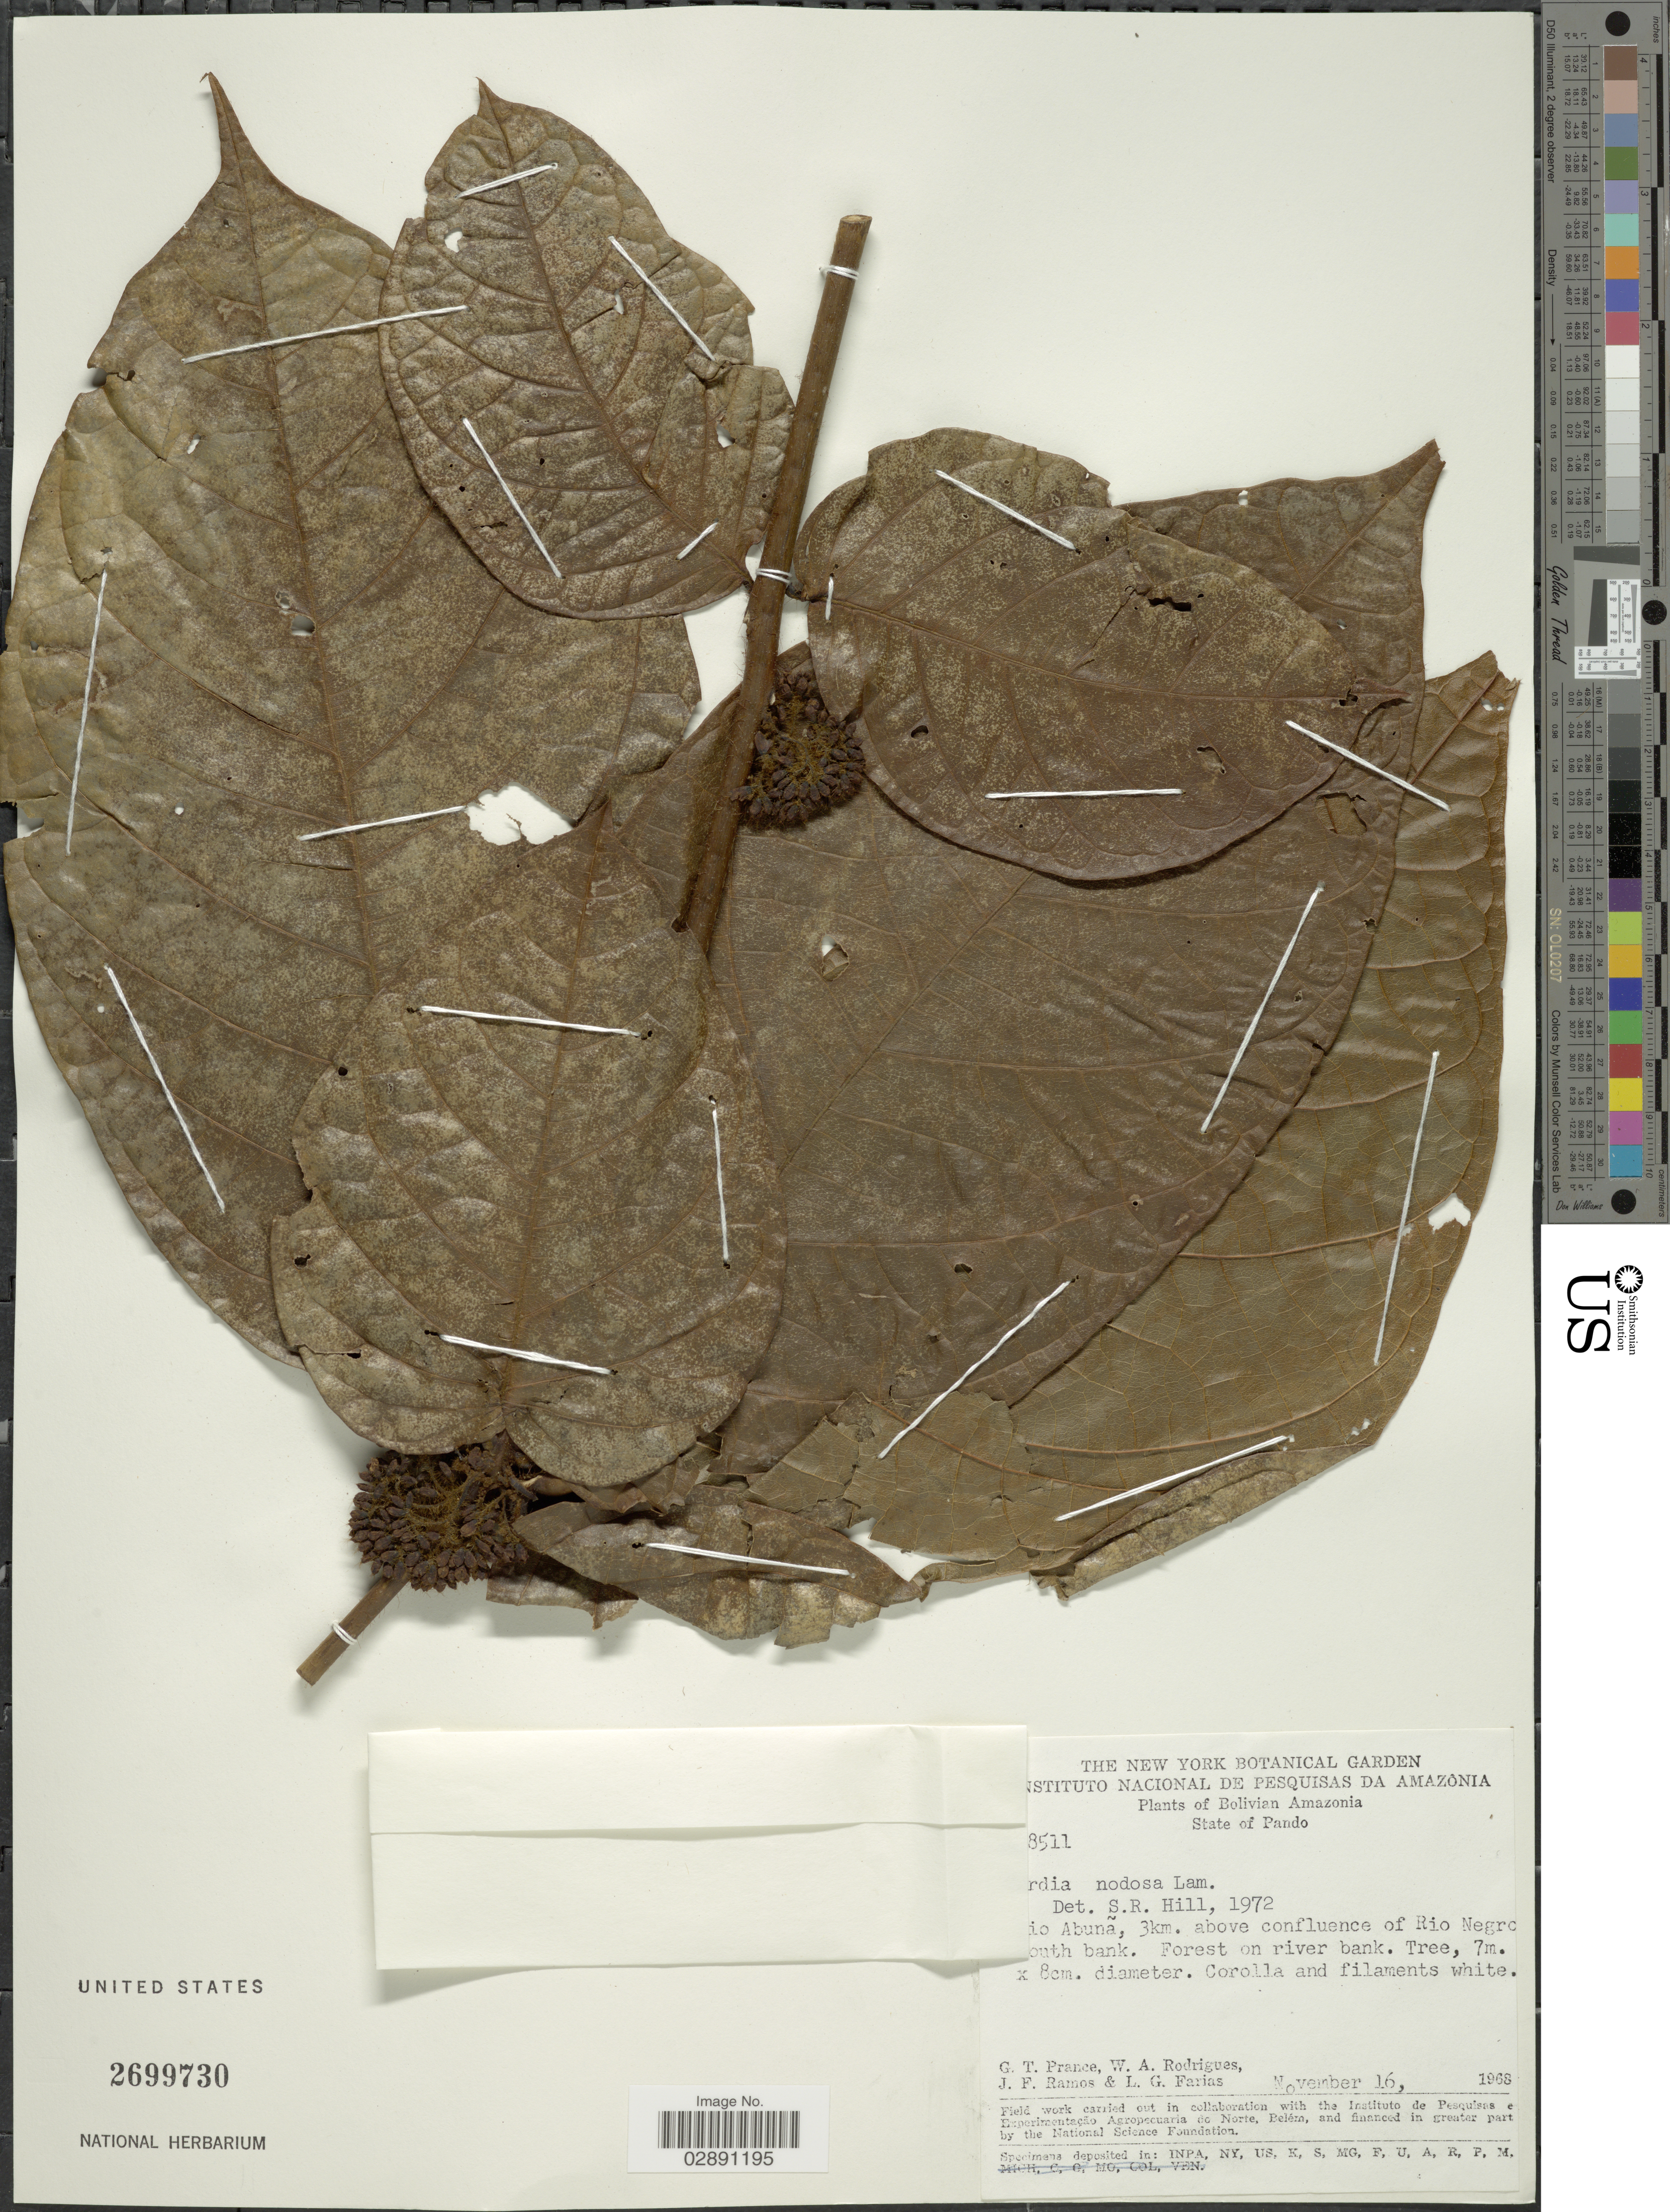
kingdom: Plantae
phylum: Tracheophyta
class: Magnoliopsida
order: Boraginales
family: Cordiaceae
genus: Cordia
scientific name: Cordia nodosa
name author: Lam.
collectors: G. T. Prance, W. A. Rodrigues, J. F. Ramos & L. G. Farias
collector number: !8511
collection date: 1968-11-16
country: Bolivia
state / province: Pando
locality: Bolivian Amazonia. Rio Abuña, 3km. above confluence of Rio Negro south bank.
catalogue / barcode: US 2699730